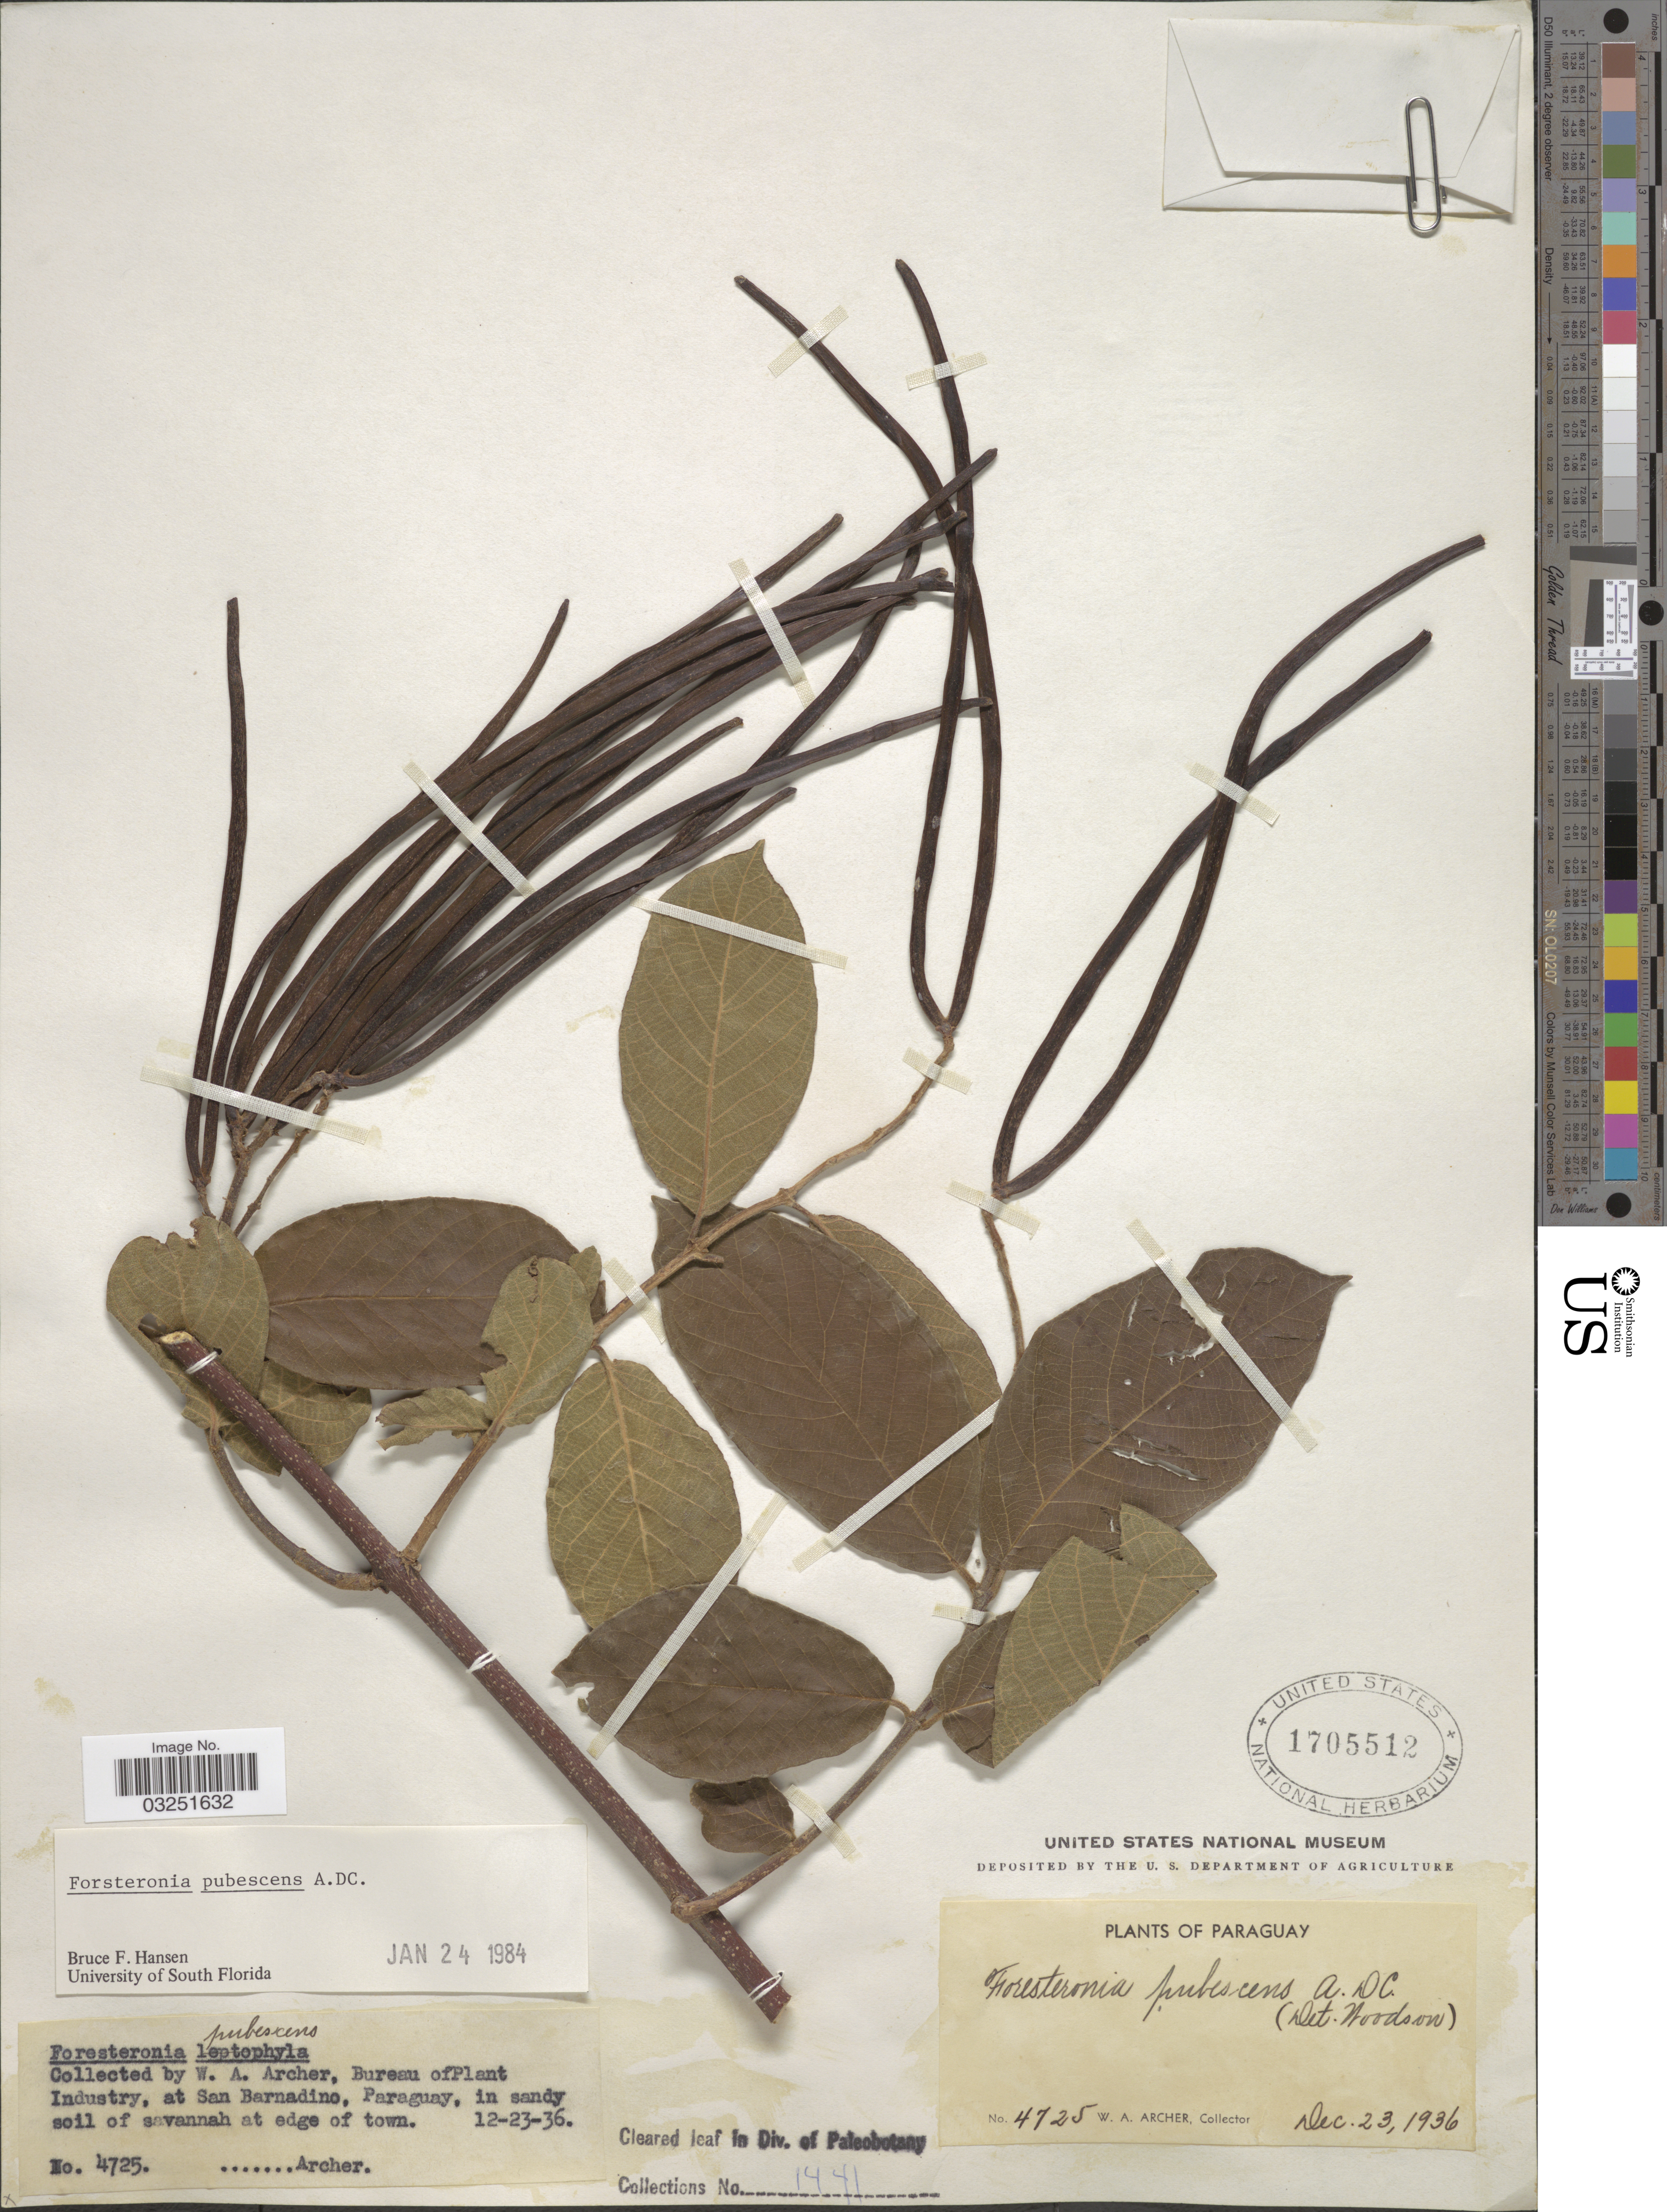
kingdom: Plantae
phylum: Tracheophyta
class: Magnoliopsida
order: Gentianales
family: Apocynaceae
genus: Forsteronia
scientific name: Forsteronia pubescens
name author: A. DC.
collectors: W. Archer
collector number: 4725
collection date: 1936-12-23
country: Paraguay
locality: San Barnadino, Paraguay, in sandy soil of savannah at edge of town.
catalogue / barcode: US 1705512